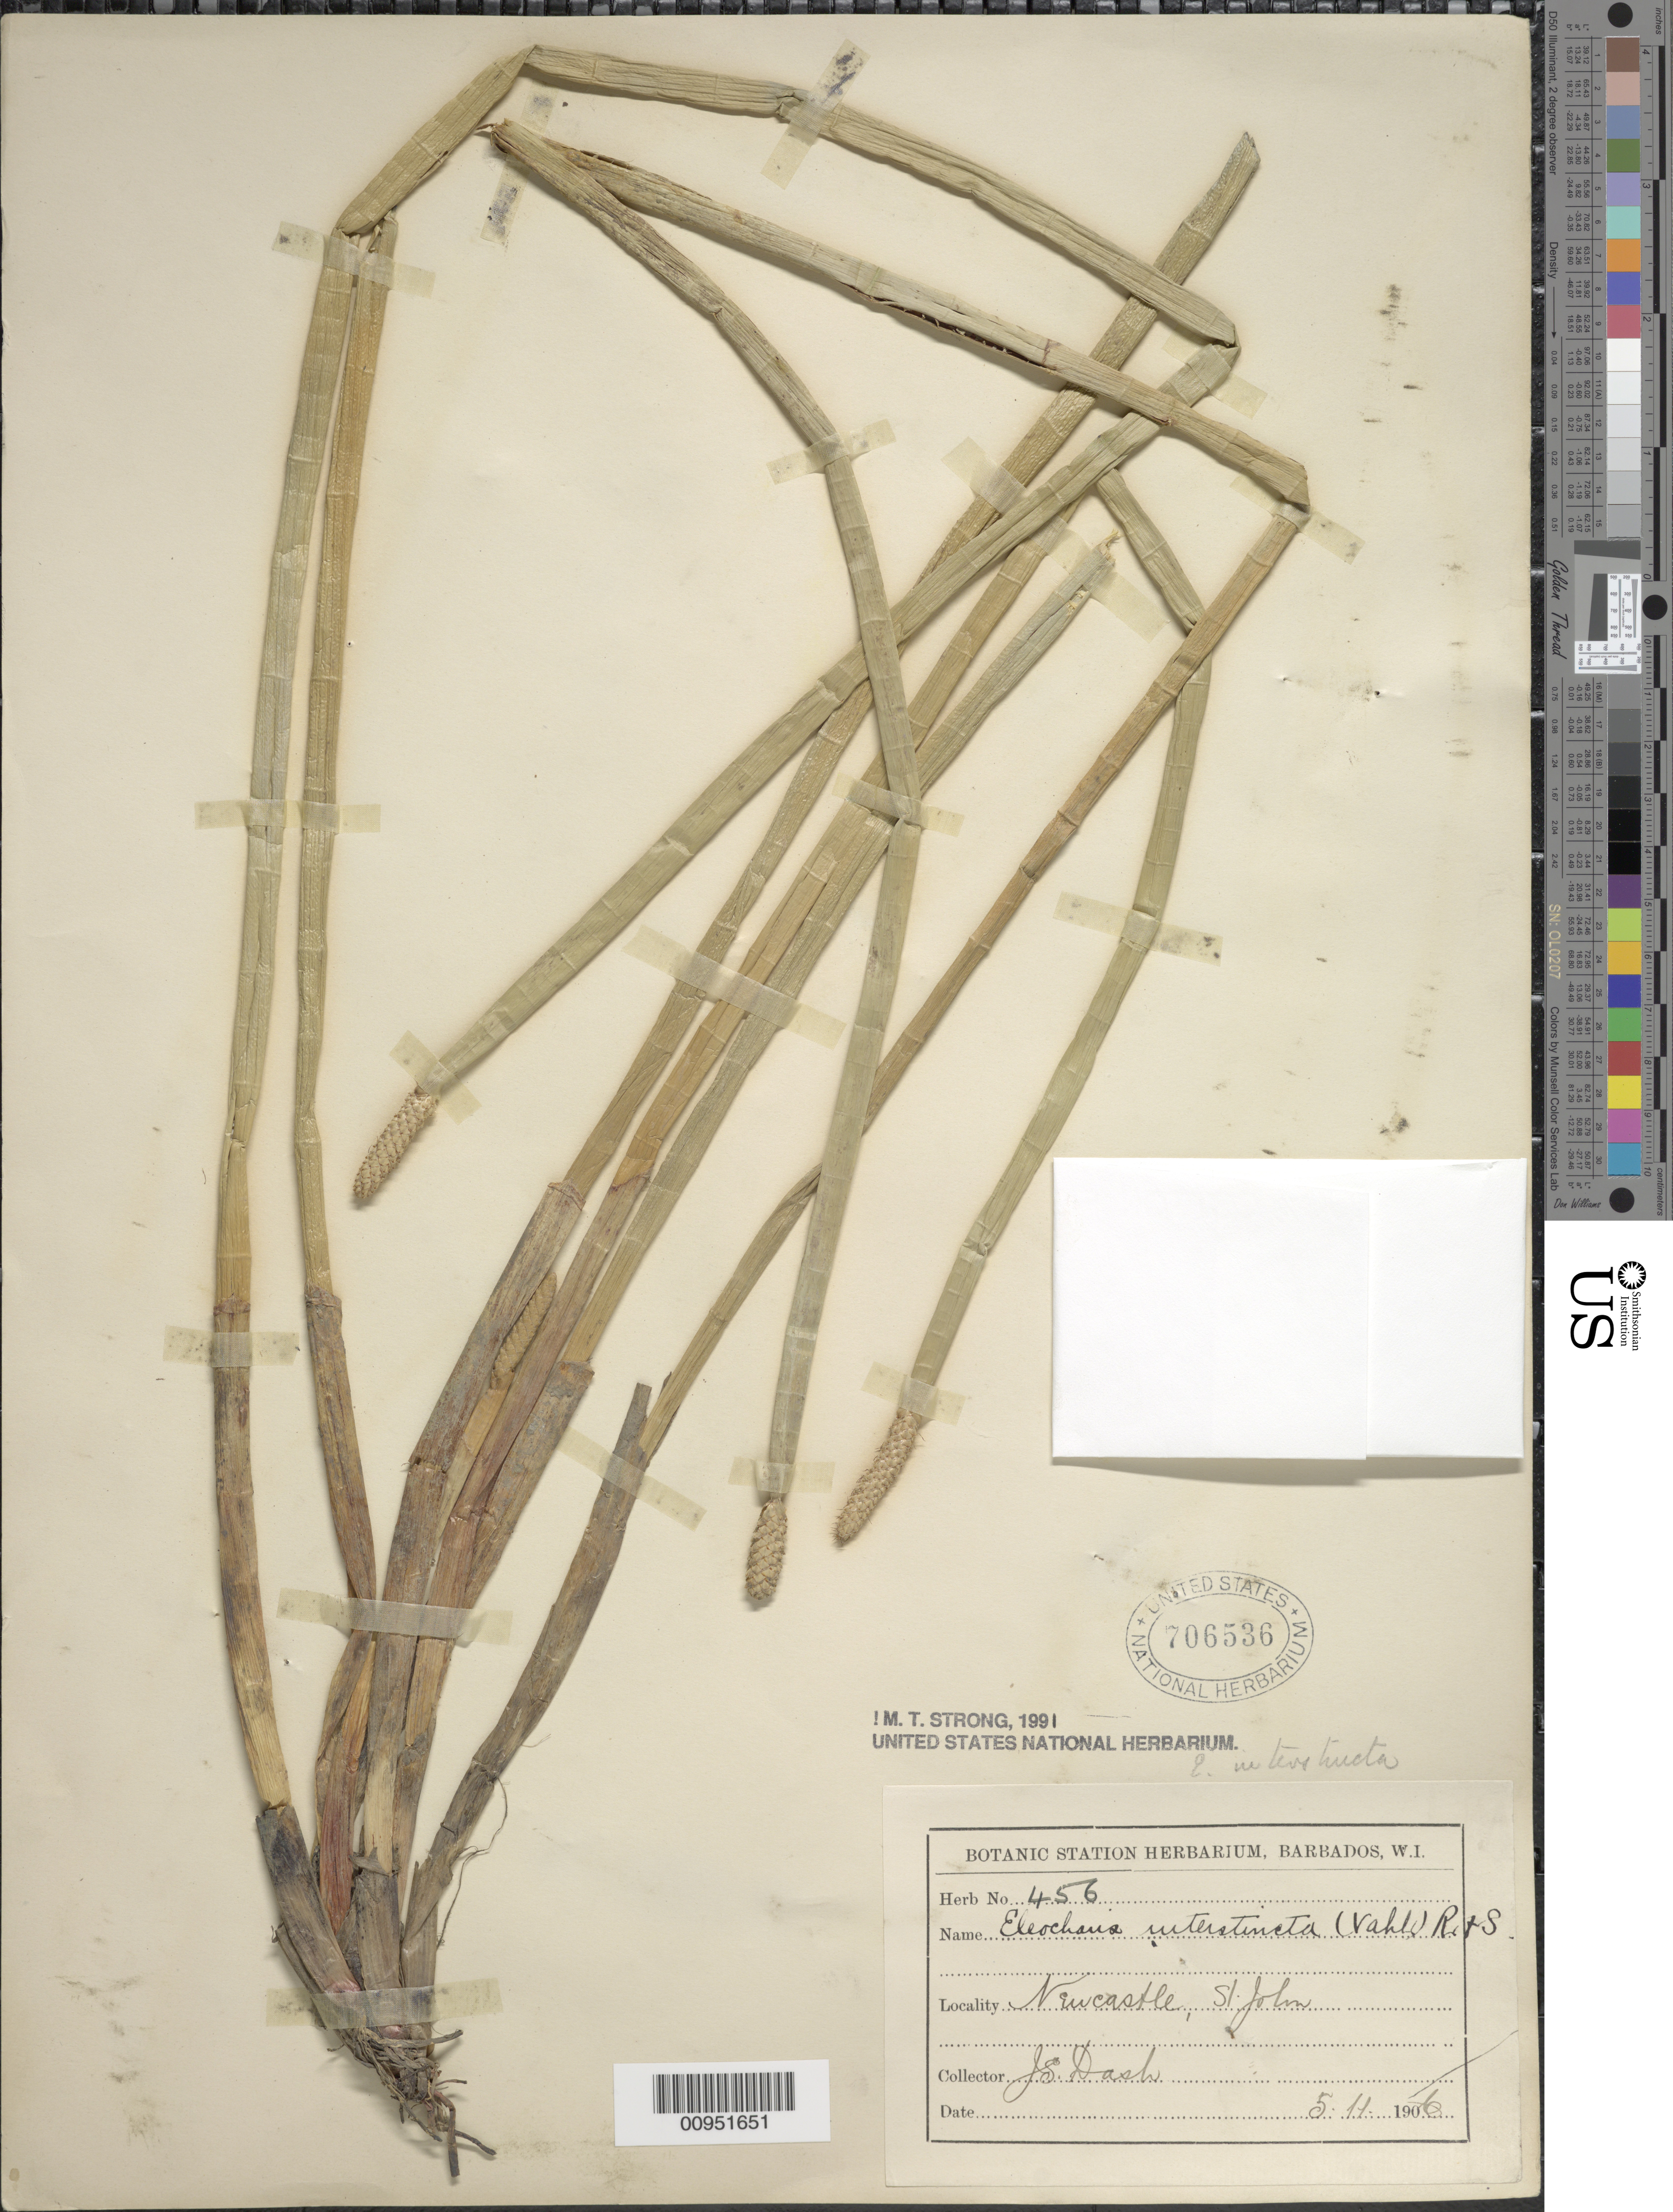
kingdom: Plantae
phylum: Tracheophyta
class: Liliopsida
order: Poales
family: Cyperaceae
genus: Eleocharis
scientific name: Eleocharis interstincta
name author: (Vahl) Roem. & Schult.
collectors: J. Dash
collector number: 456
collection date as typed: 11 May 1906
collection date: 1906-05-11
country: Barbados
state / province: Saint John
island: Barbados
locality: Newcastle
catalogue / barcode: US 706536